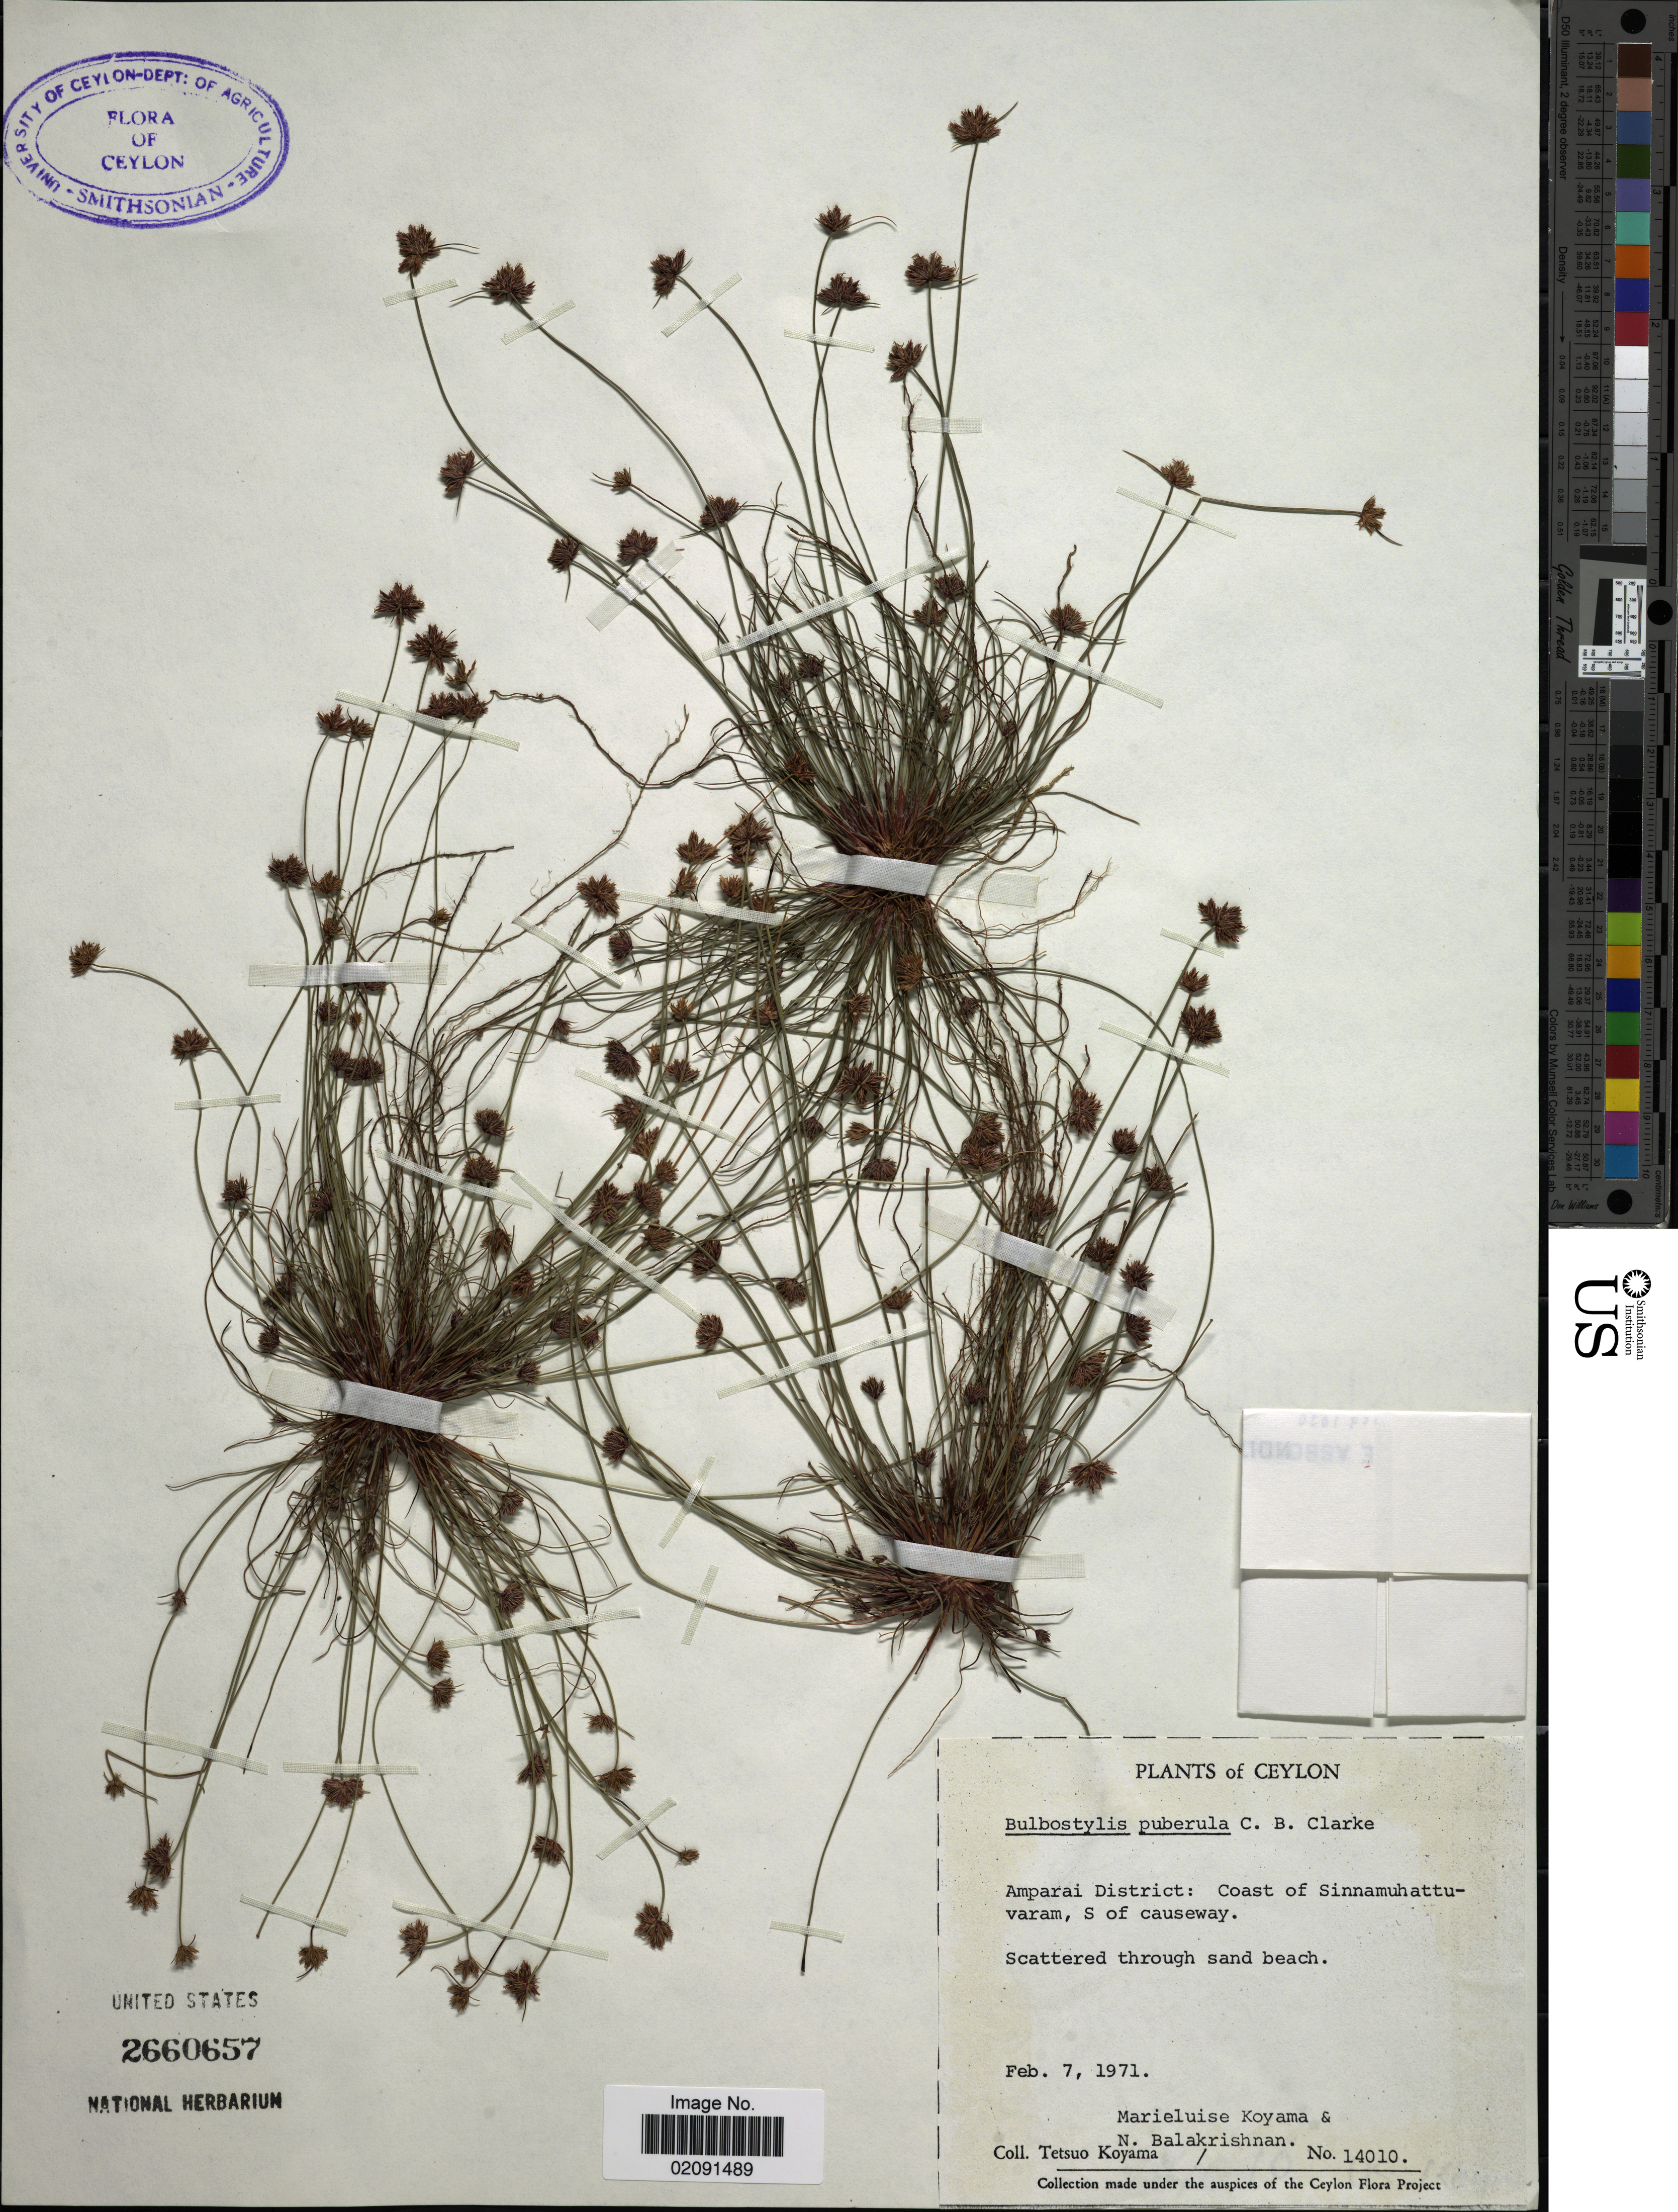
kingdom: Plantae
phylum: Tracheophyta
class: Liliopsida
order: Poales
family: Cyperaceae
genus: Bulbostylis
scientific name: Bulbostylis barbata subsp. pulchella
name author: (Thwaites) T. Koyama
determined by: Strong, Mark T., (BOT), Smithsonian Institution - National Museum of Natural History (UNITED STATES)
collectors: M. Koyama, N. Balakrishnan & T. Koyama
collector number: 14010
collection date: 1971-02-07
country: Sri Lanka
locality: Ceylon, Amparai District: Coast of Sinnamuhattuvaram, S of causeway, scattered through sand beach.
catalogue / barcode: US 2660657